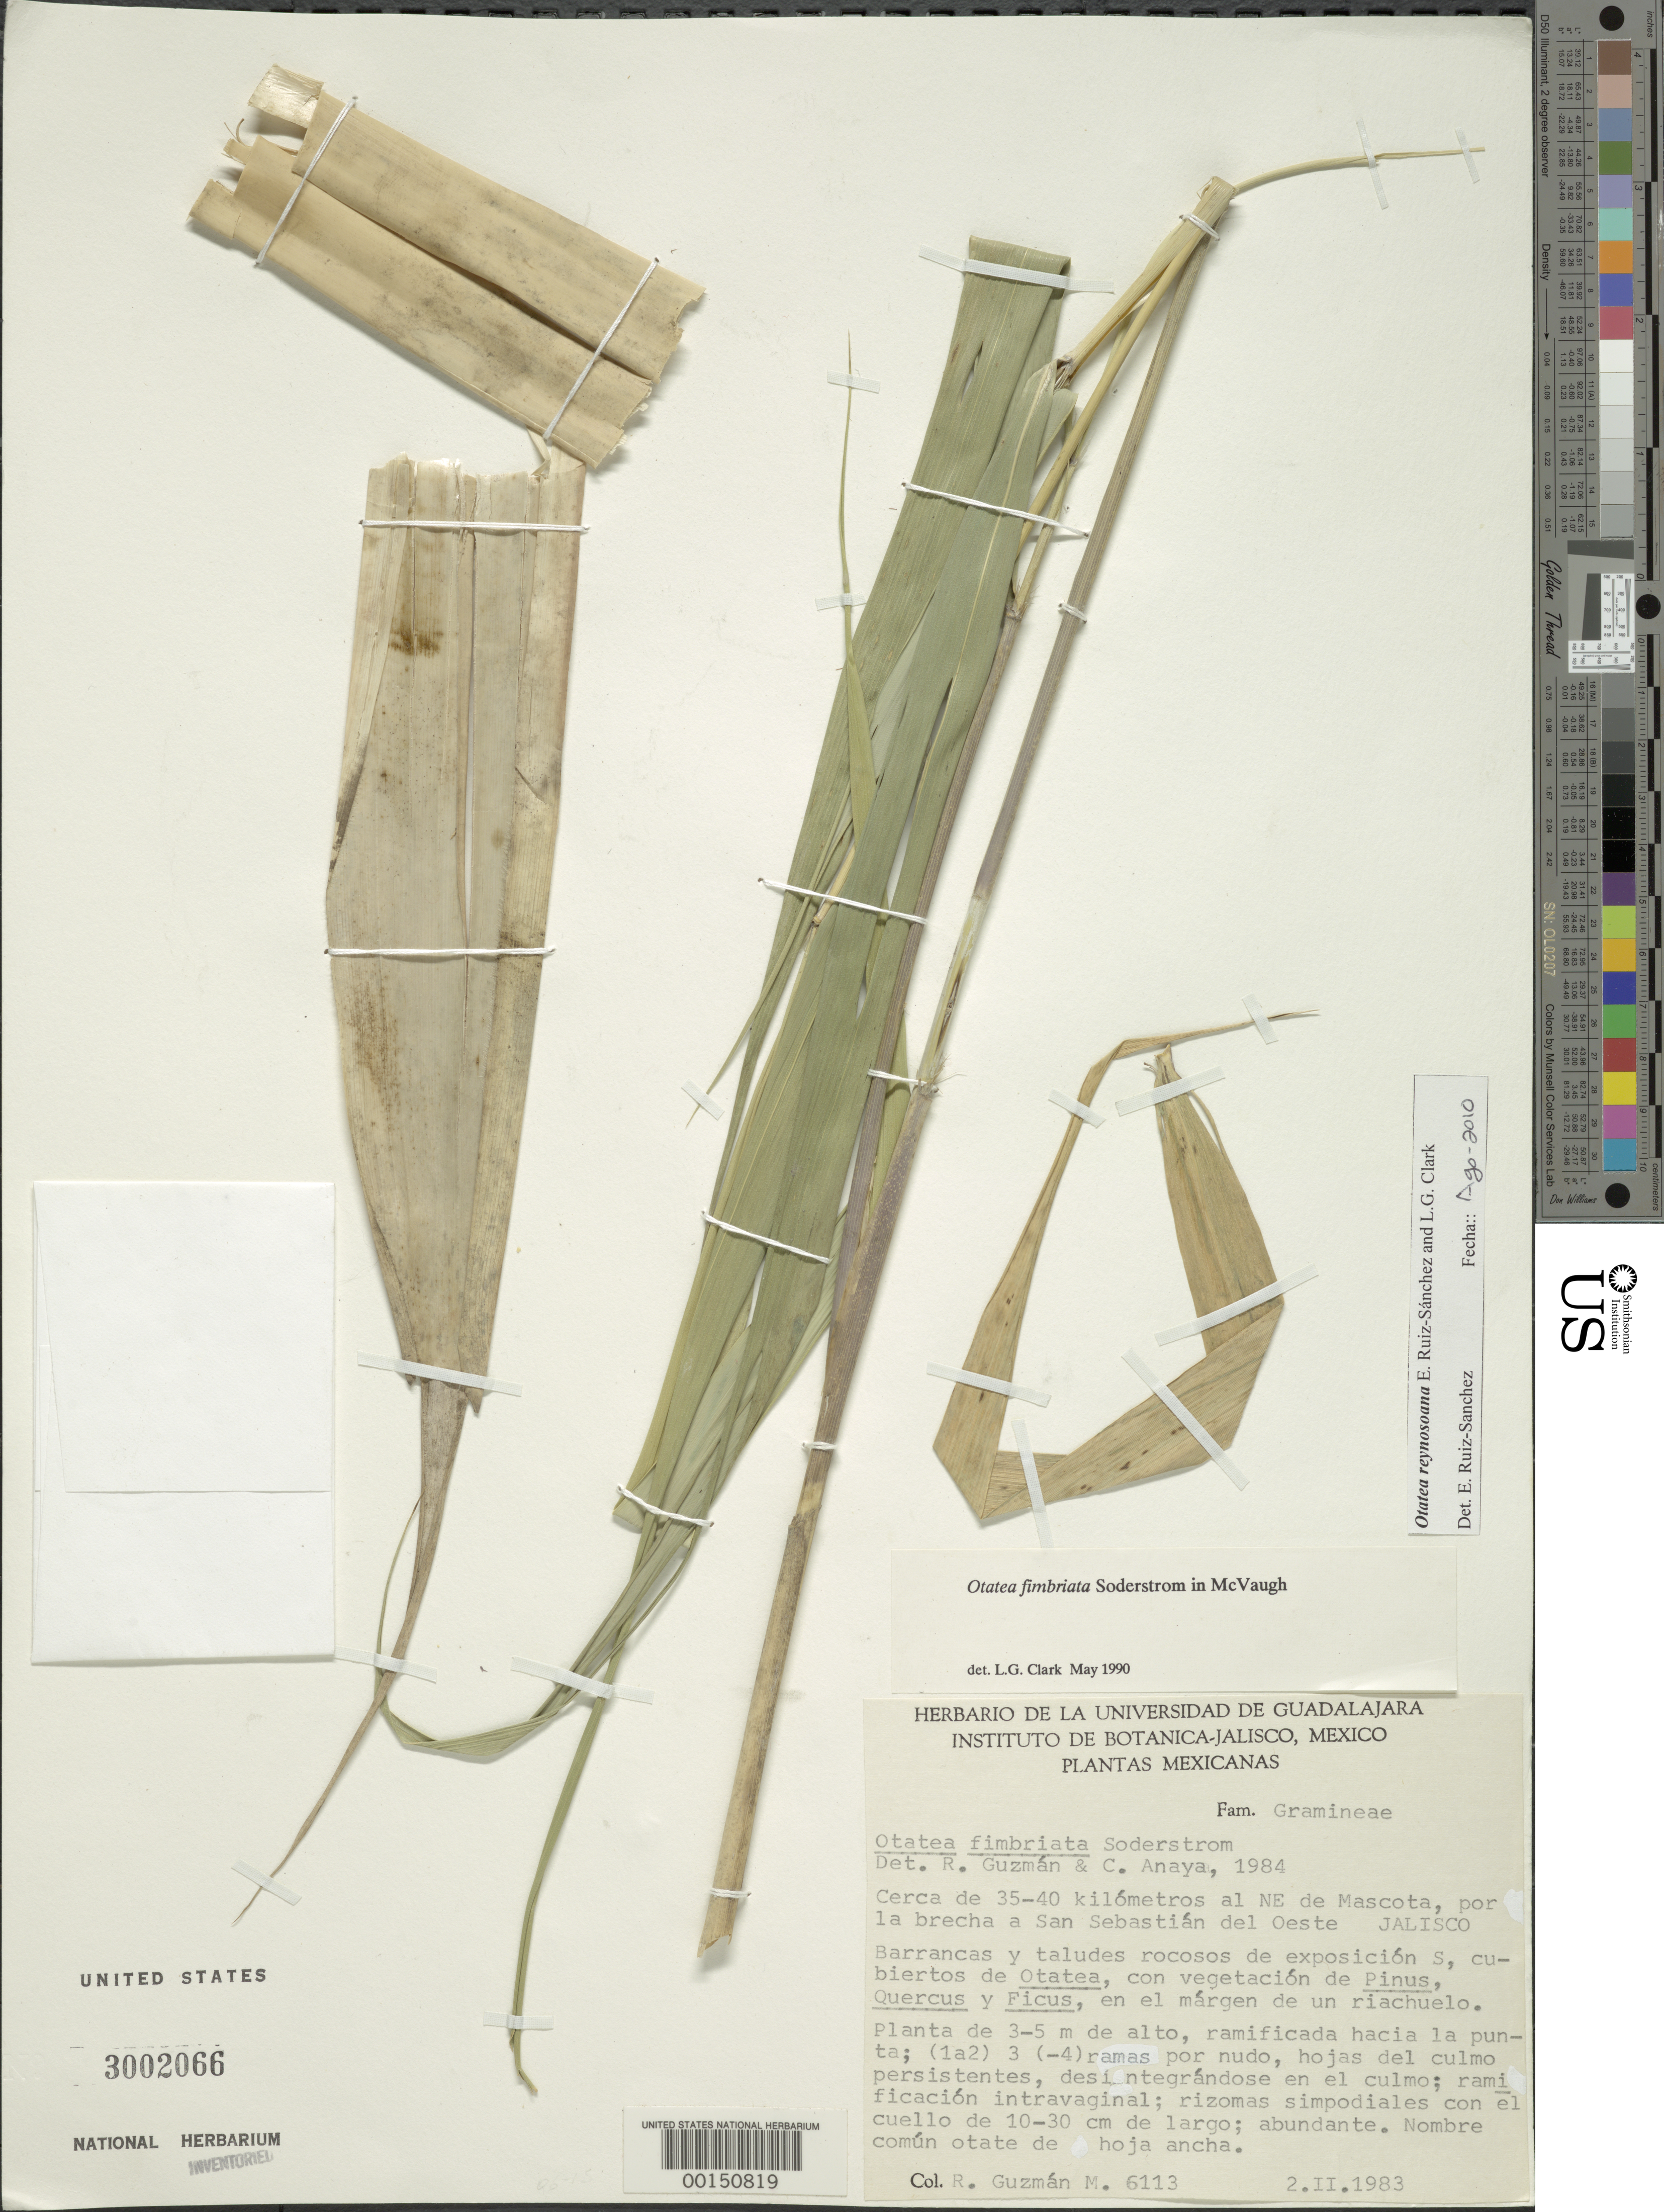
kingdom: Plantae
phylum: Tracheophyta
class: Liliopsida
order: Poales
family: Poaceae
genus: Otatea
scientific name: Otatea reynosoana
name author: Ruíz-Sanchez & L.G. Clark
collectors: R. Guzman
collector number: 6113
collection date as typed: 02 Feb 1983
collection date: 1983-02-02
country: Mexico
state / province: Jalisco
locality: NE of Mascota, San Sebastian del Oeste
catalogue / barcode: US 3002066